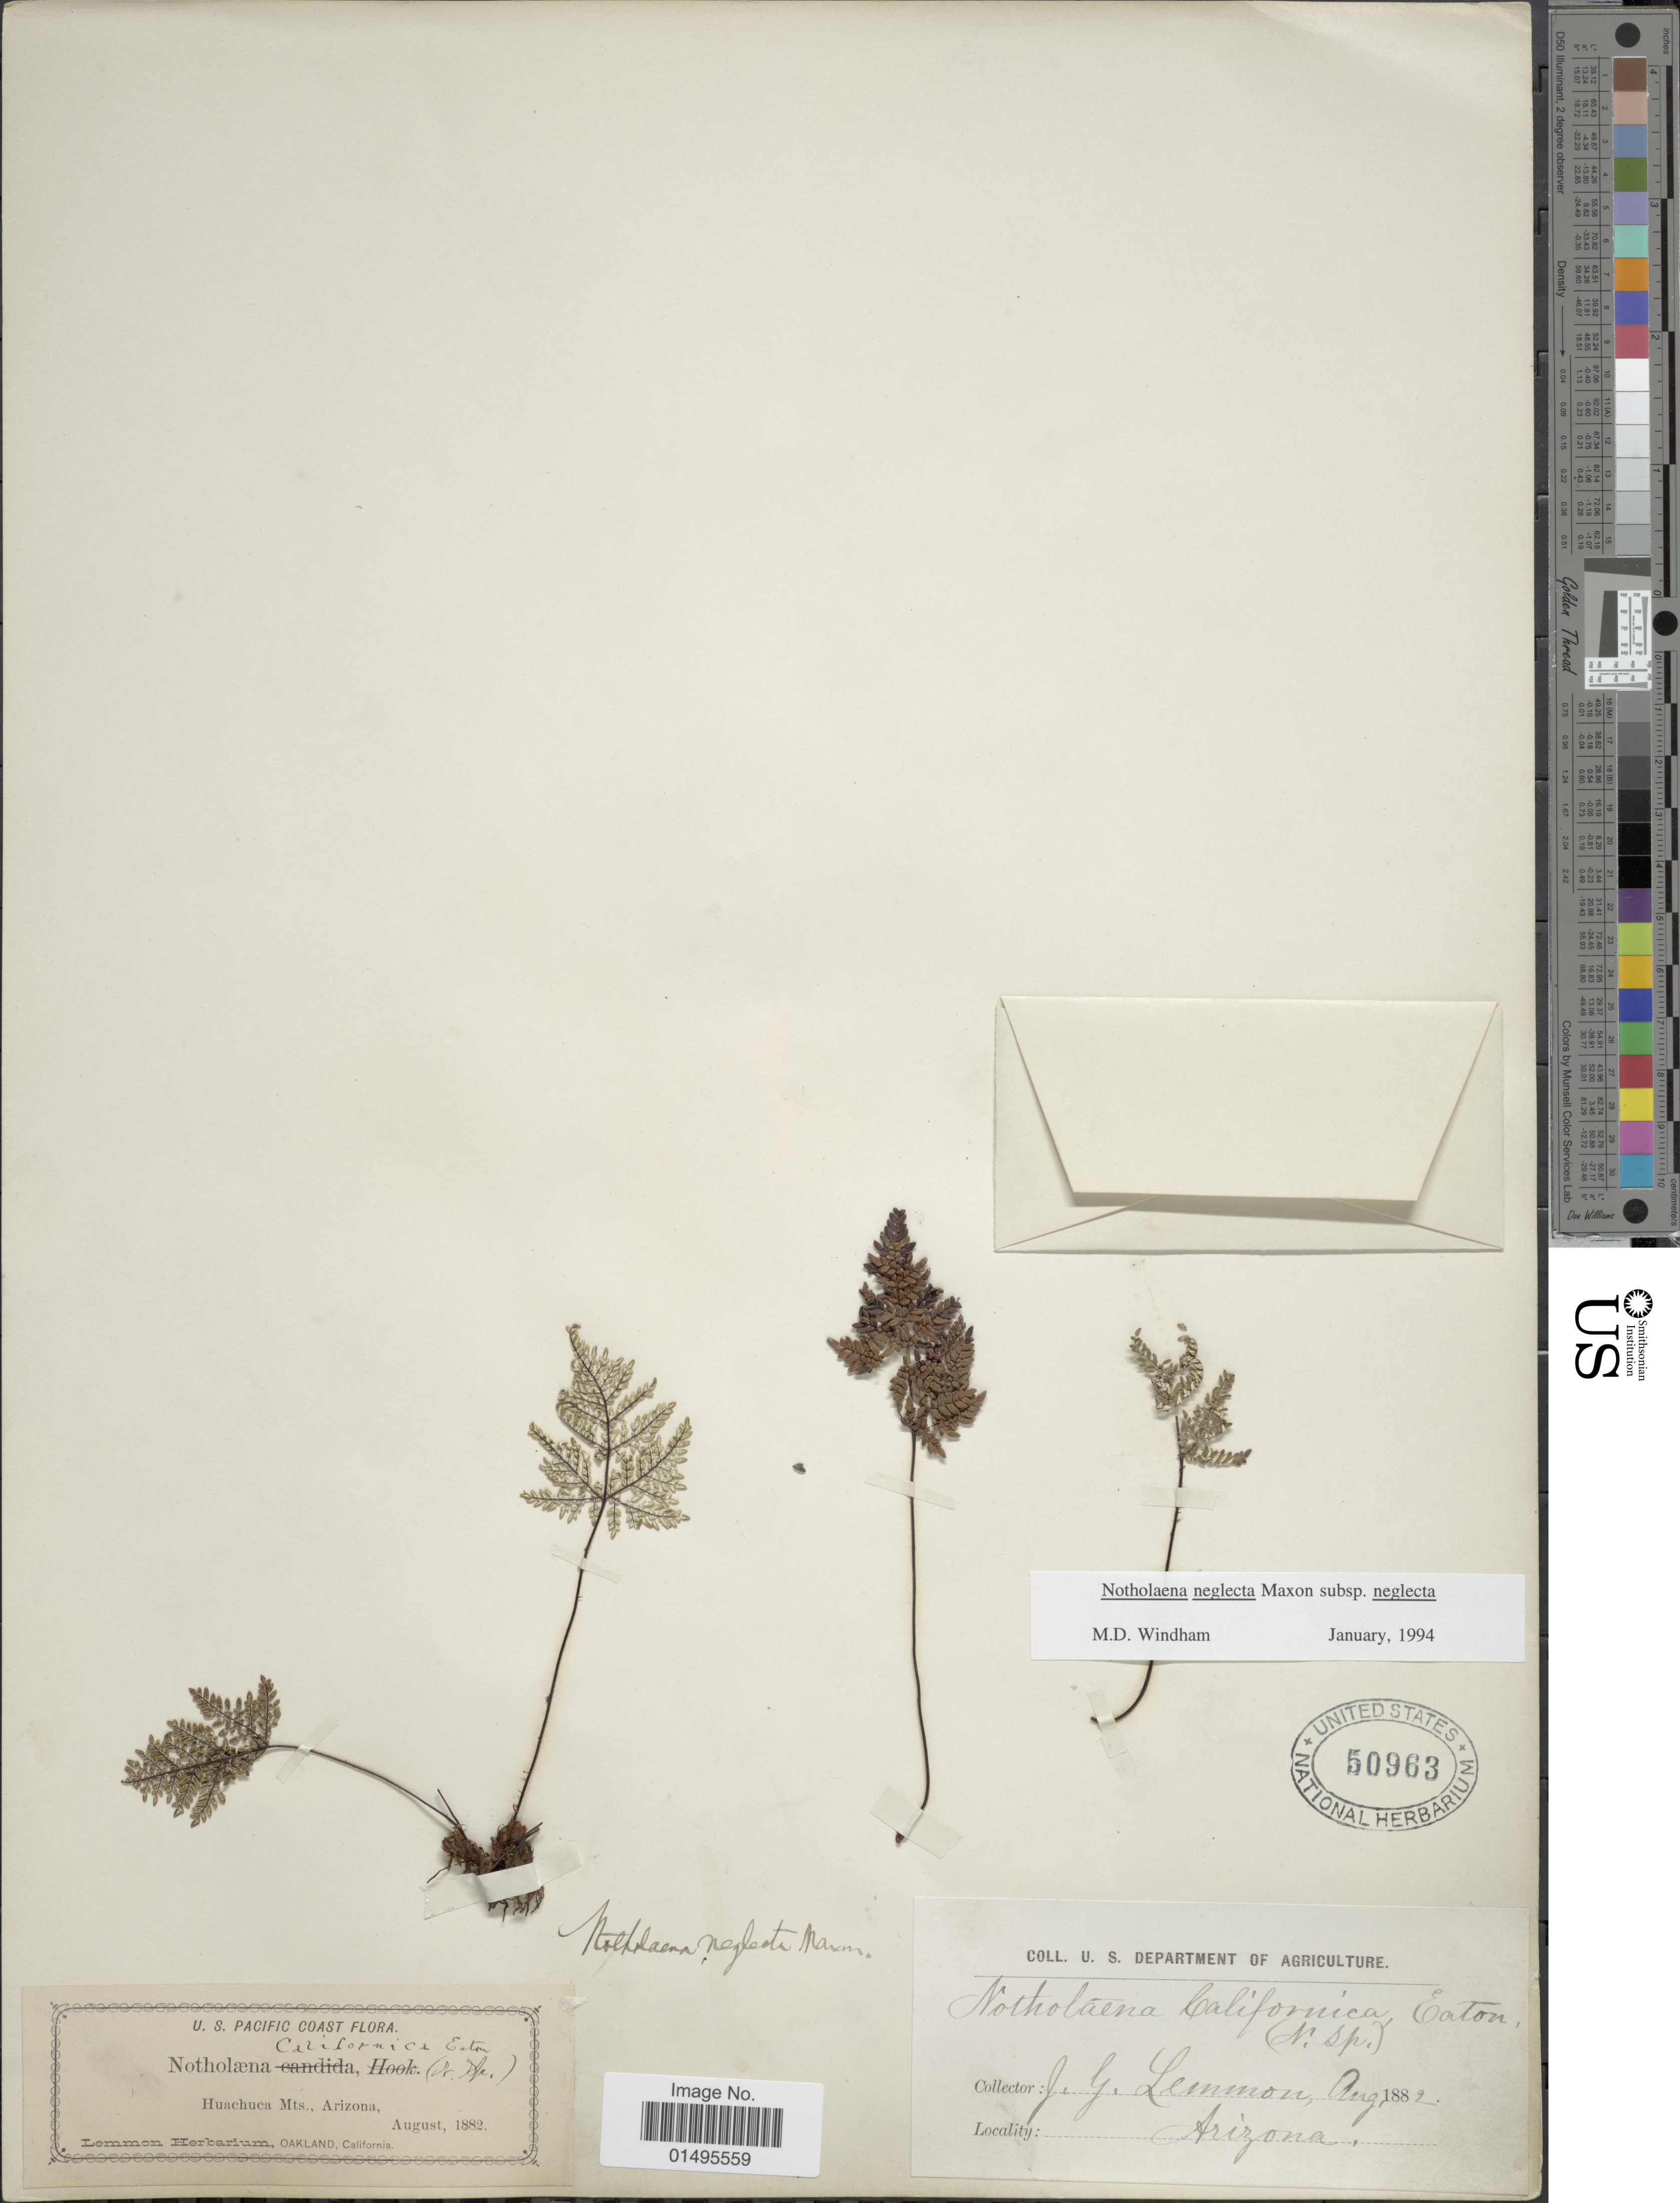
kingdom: Plantae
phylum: Tracheophyta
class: Polypodiopsida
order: Polypodiales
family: Pteridaceae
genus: Notholaena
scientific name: Notholaena neglecta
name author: Maxon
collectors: J. Lemmon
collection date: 1882-08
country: United States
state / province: Arizona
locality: Pacific Coast, Huachuca Mts., Arizona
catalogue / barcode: US 50936